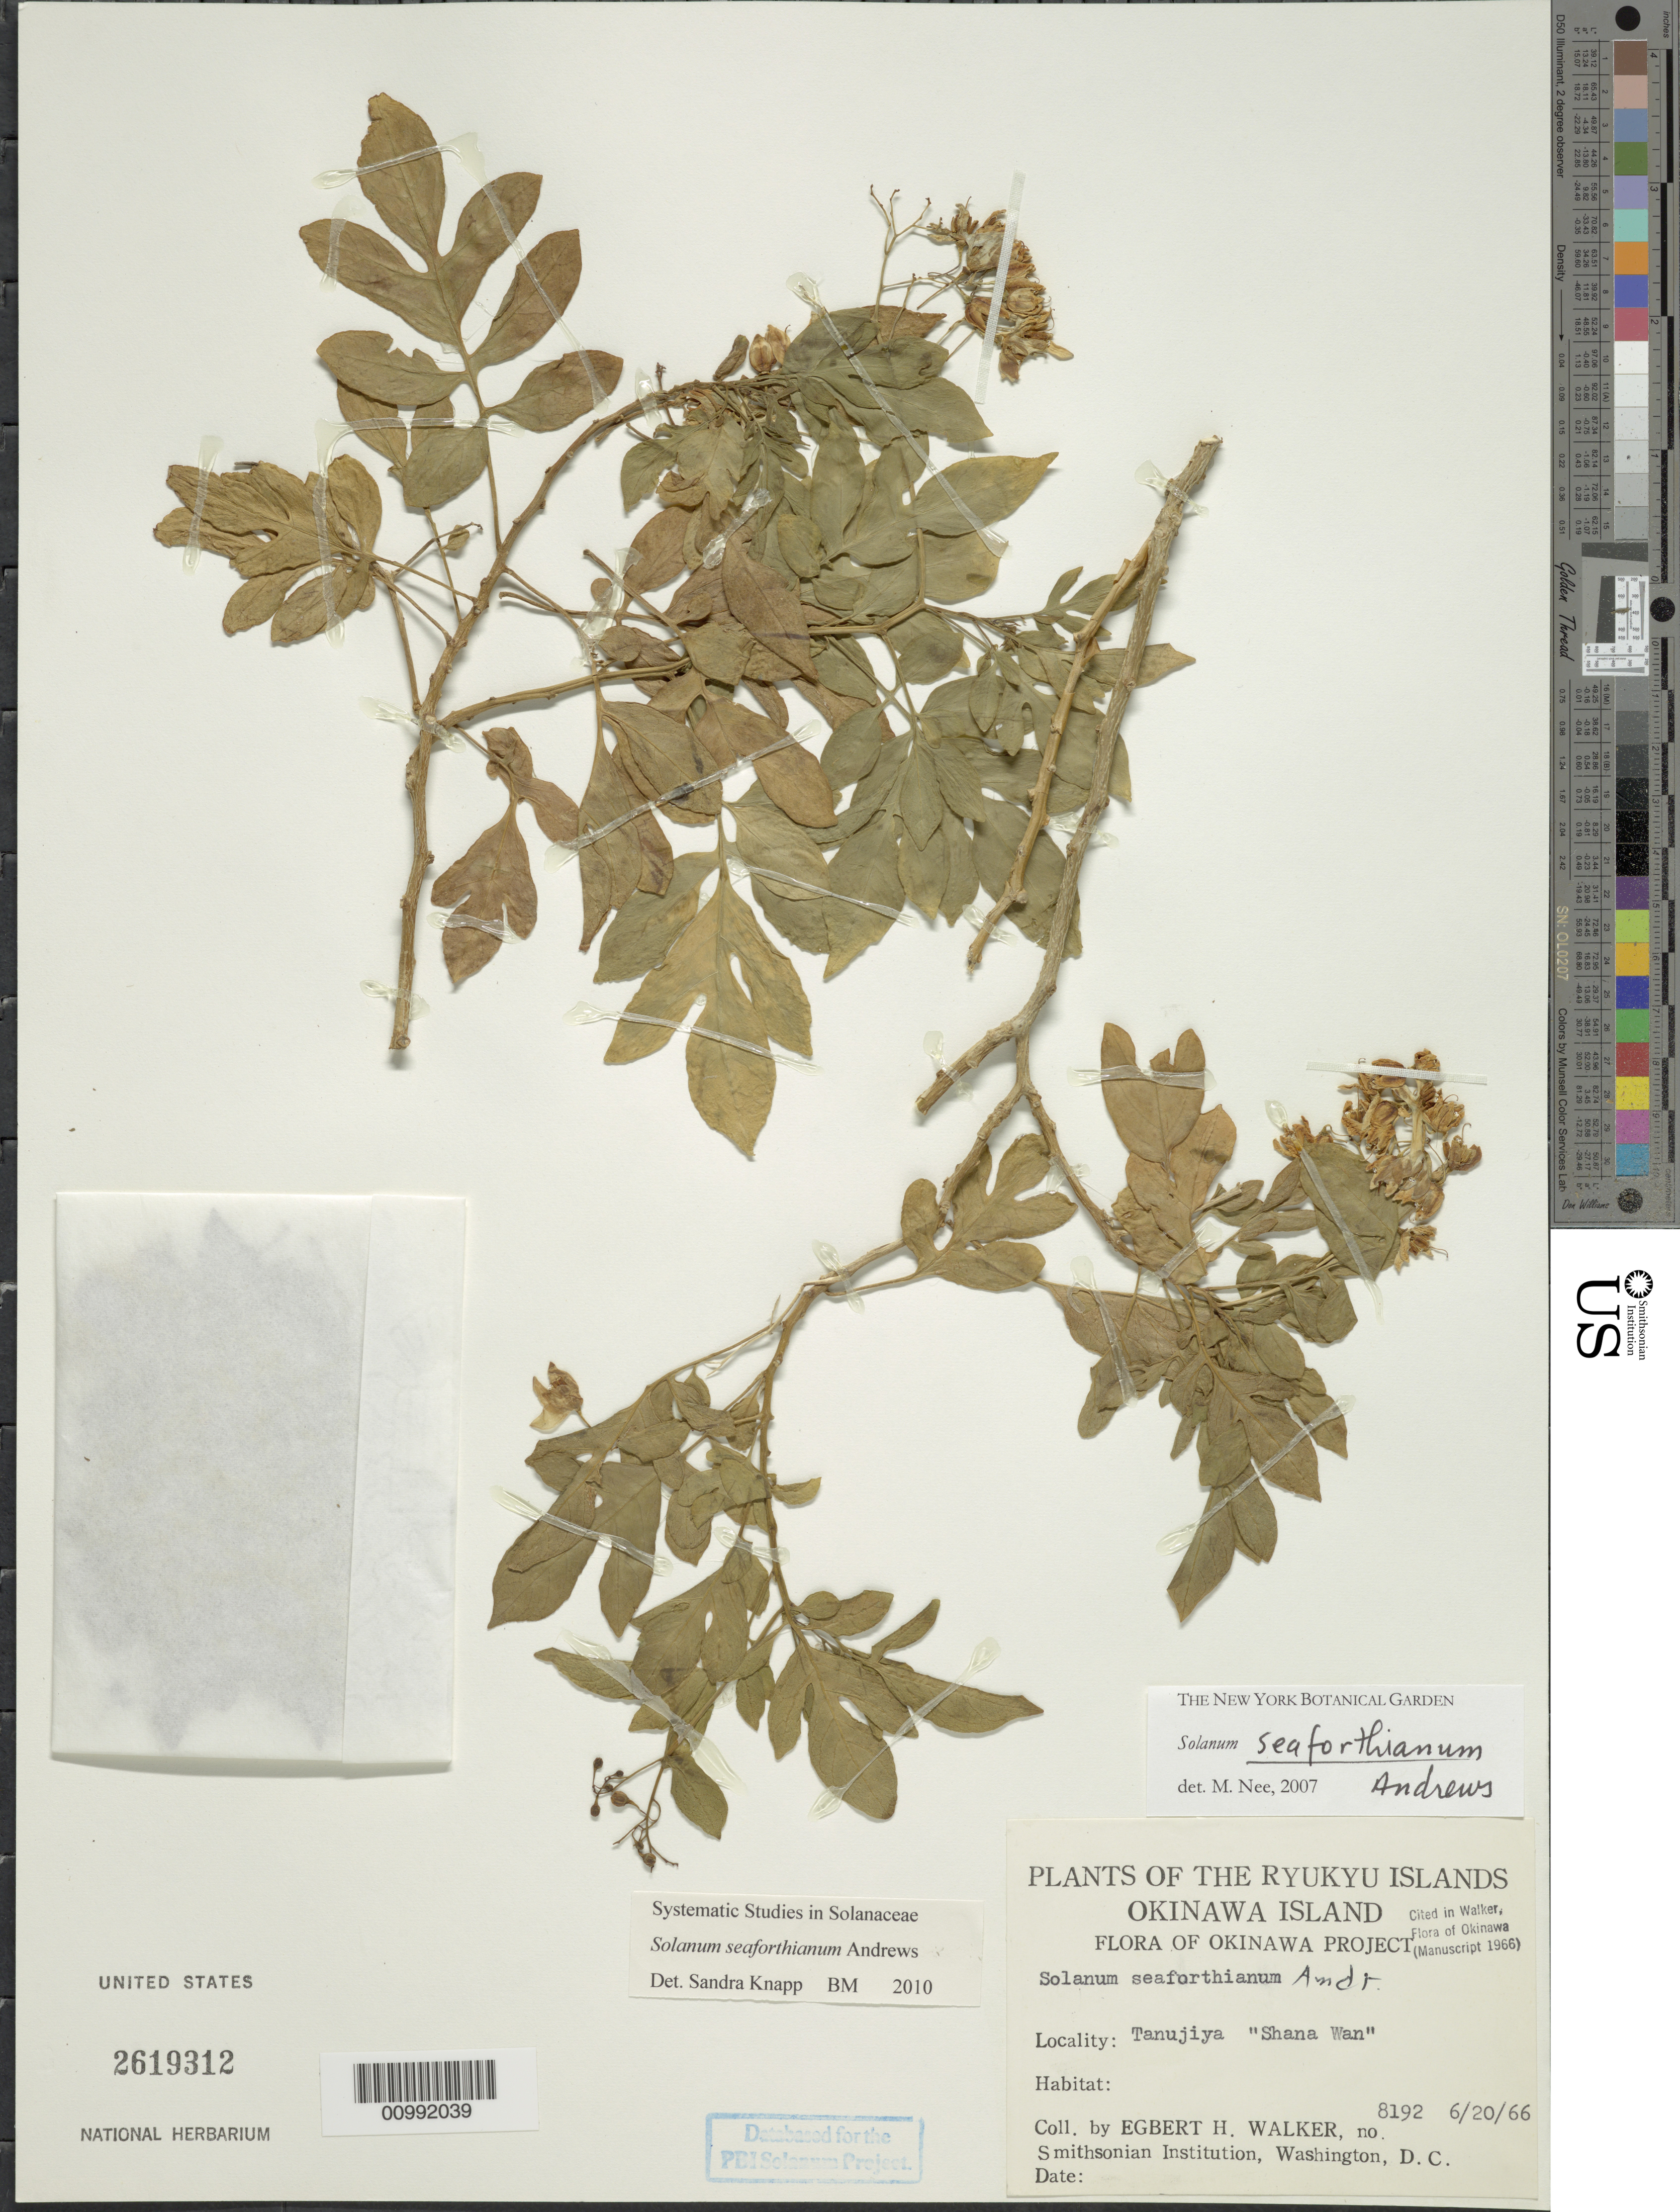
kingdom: Plantae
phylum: Tracheophyta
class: Magnoliopsida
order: Solanales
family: Solanaceae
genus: Solanum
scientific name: Solanum seaforthianum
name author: Andrews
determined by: Knapp, S. D.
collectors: E. H. Walker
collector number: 8192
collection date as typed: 20 Jun 1966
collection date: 1966-06-20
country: Japan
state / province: Okinawa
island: Okinawa I.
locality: Shana Wan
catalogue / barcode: US 2619312